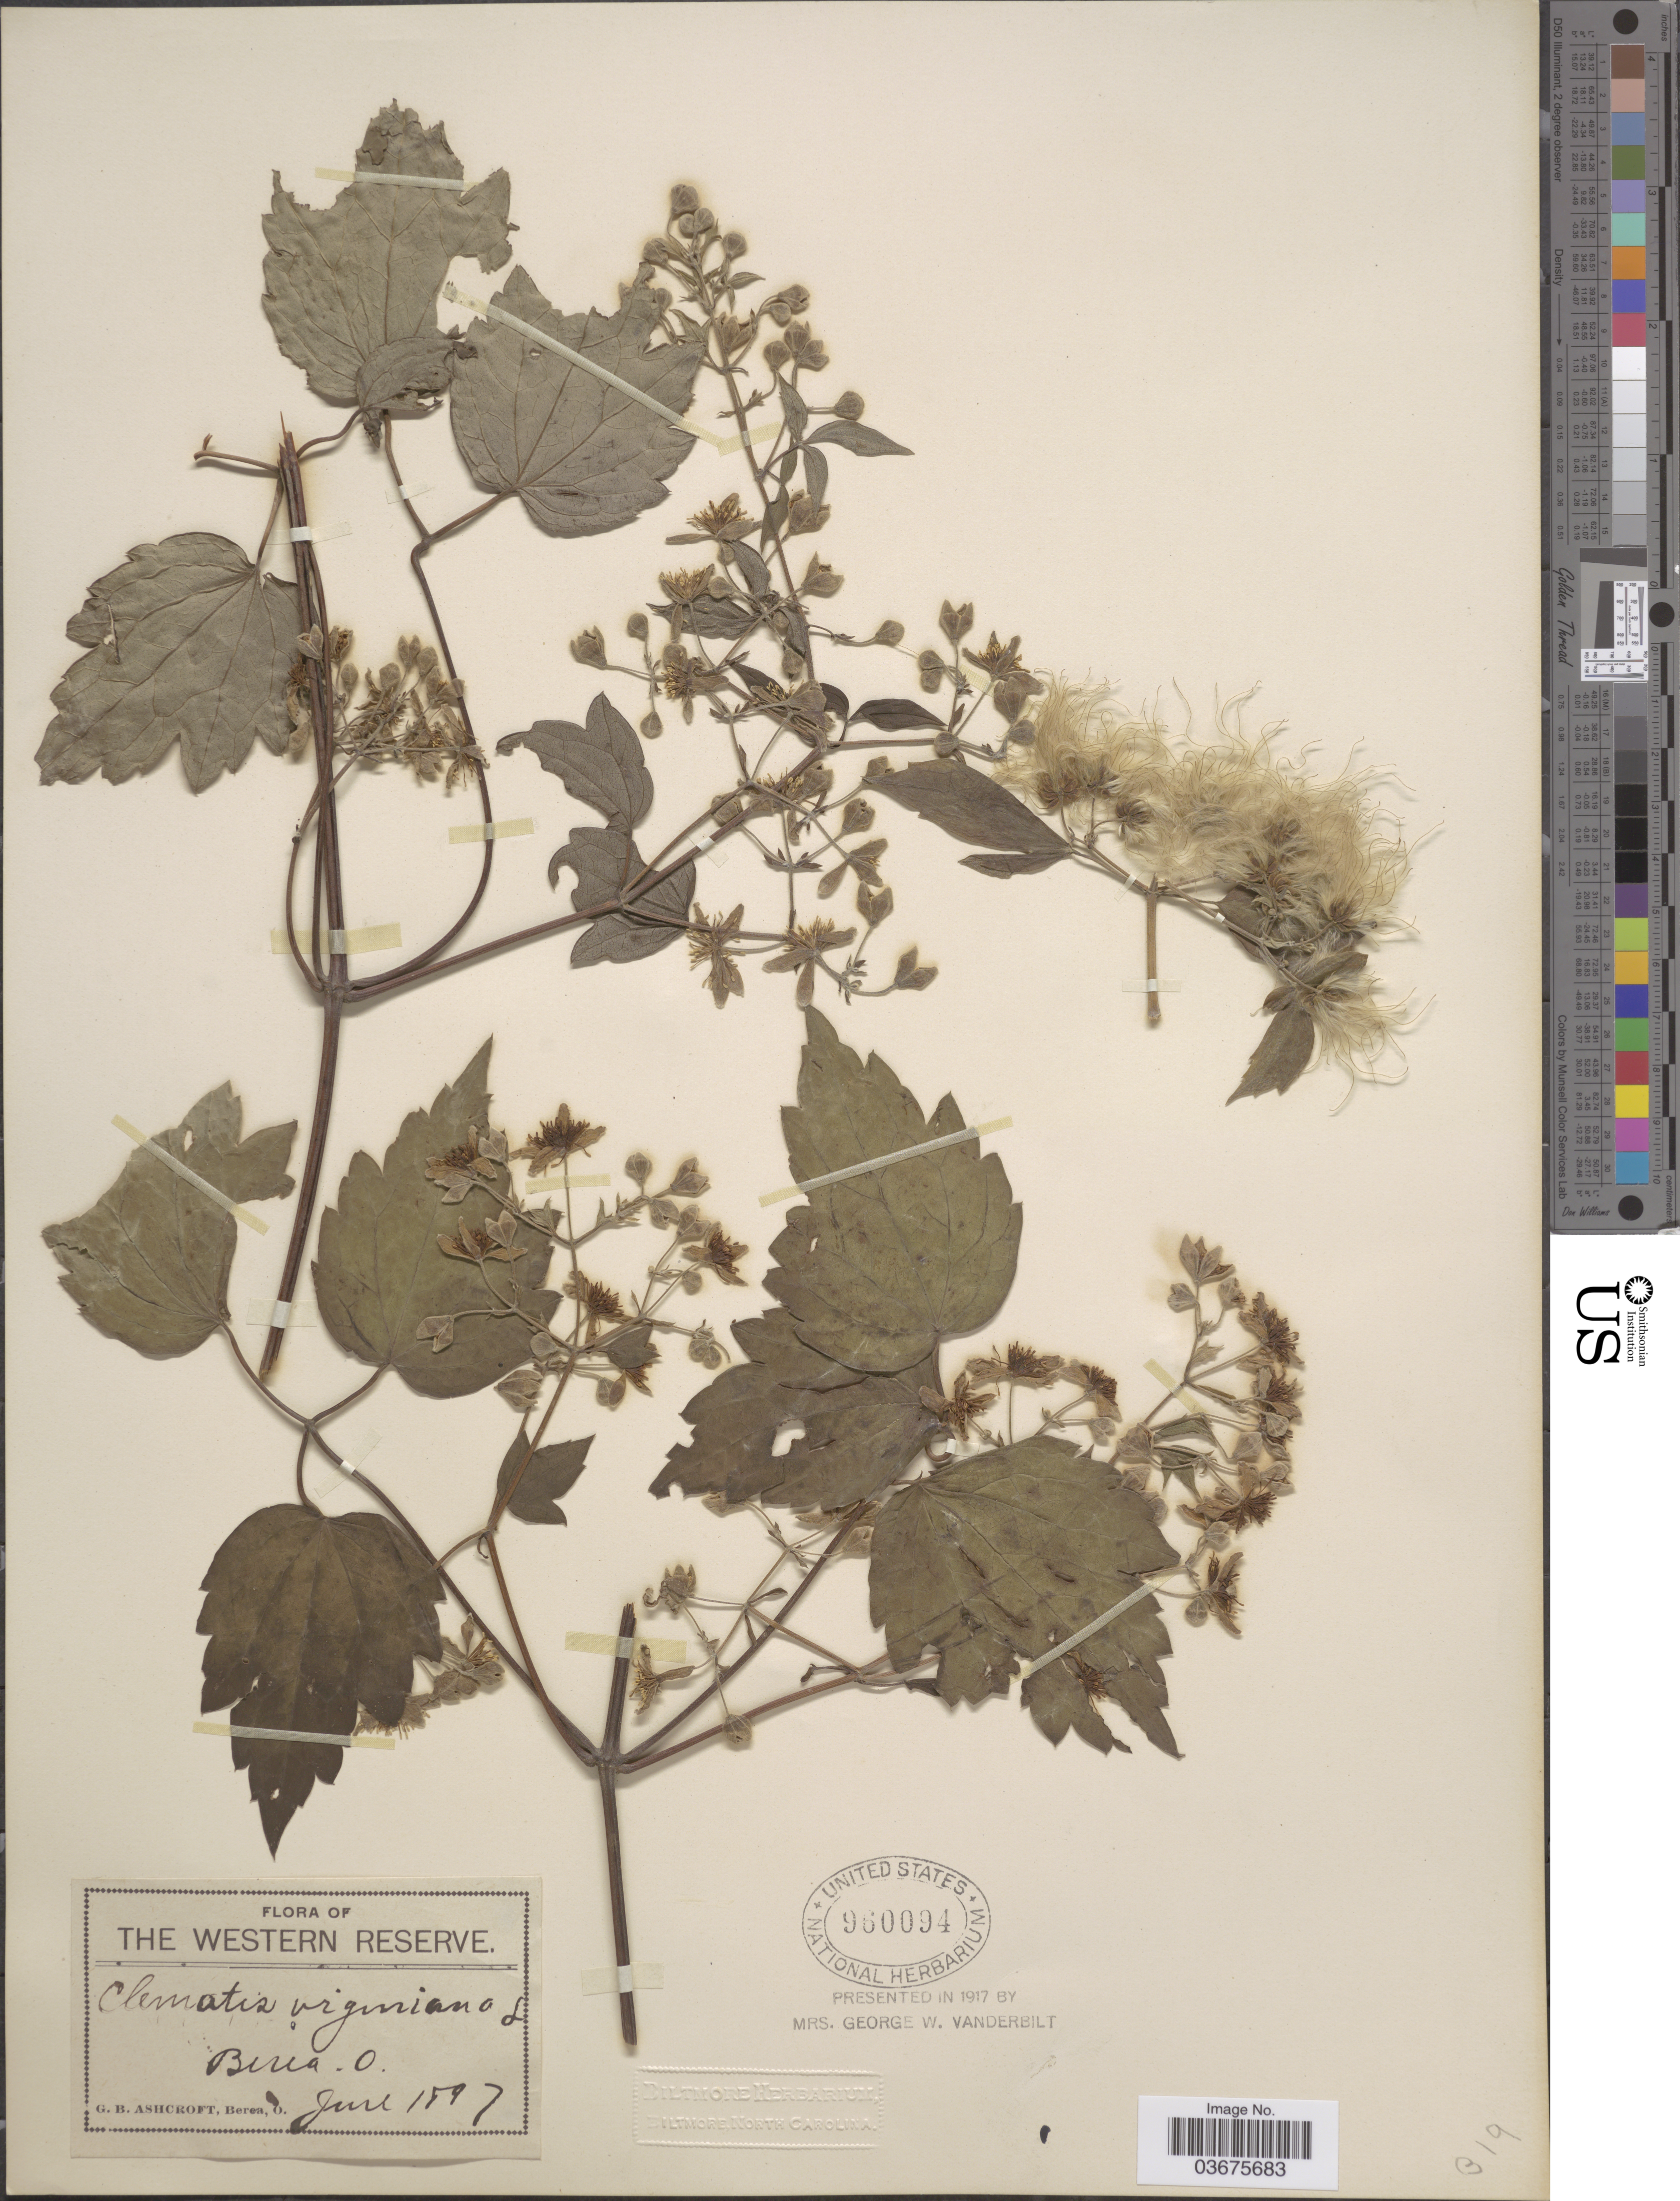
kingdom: Plantae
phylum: Tracheophyta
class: Magnoliopsida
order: Ranunculales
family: Ranunculaceae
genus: Clematis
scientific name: Clematis virginiana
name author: L.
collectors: G. Ashcroft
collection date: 1897-06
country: United States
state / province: Ohio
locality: The Western Reserve. Berea.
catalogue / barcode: US 960094